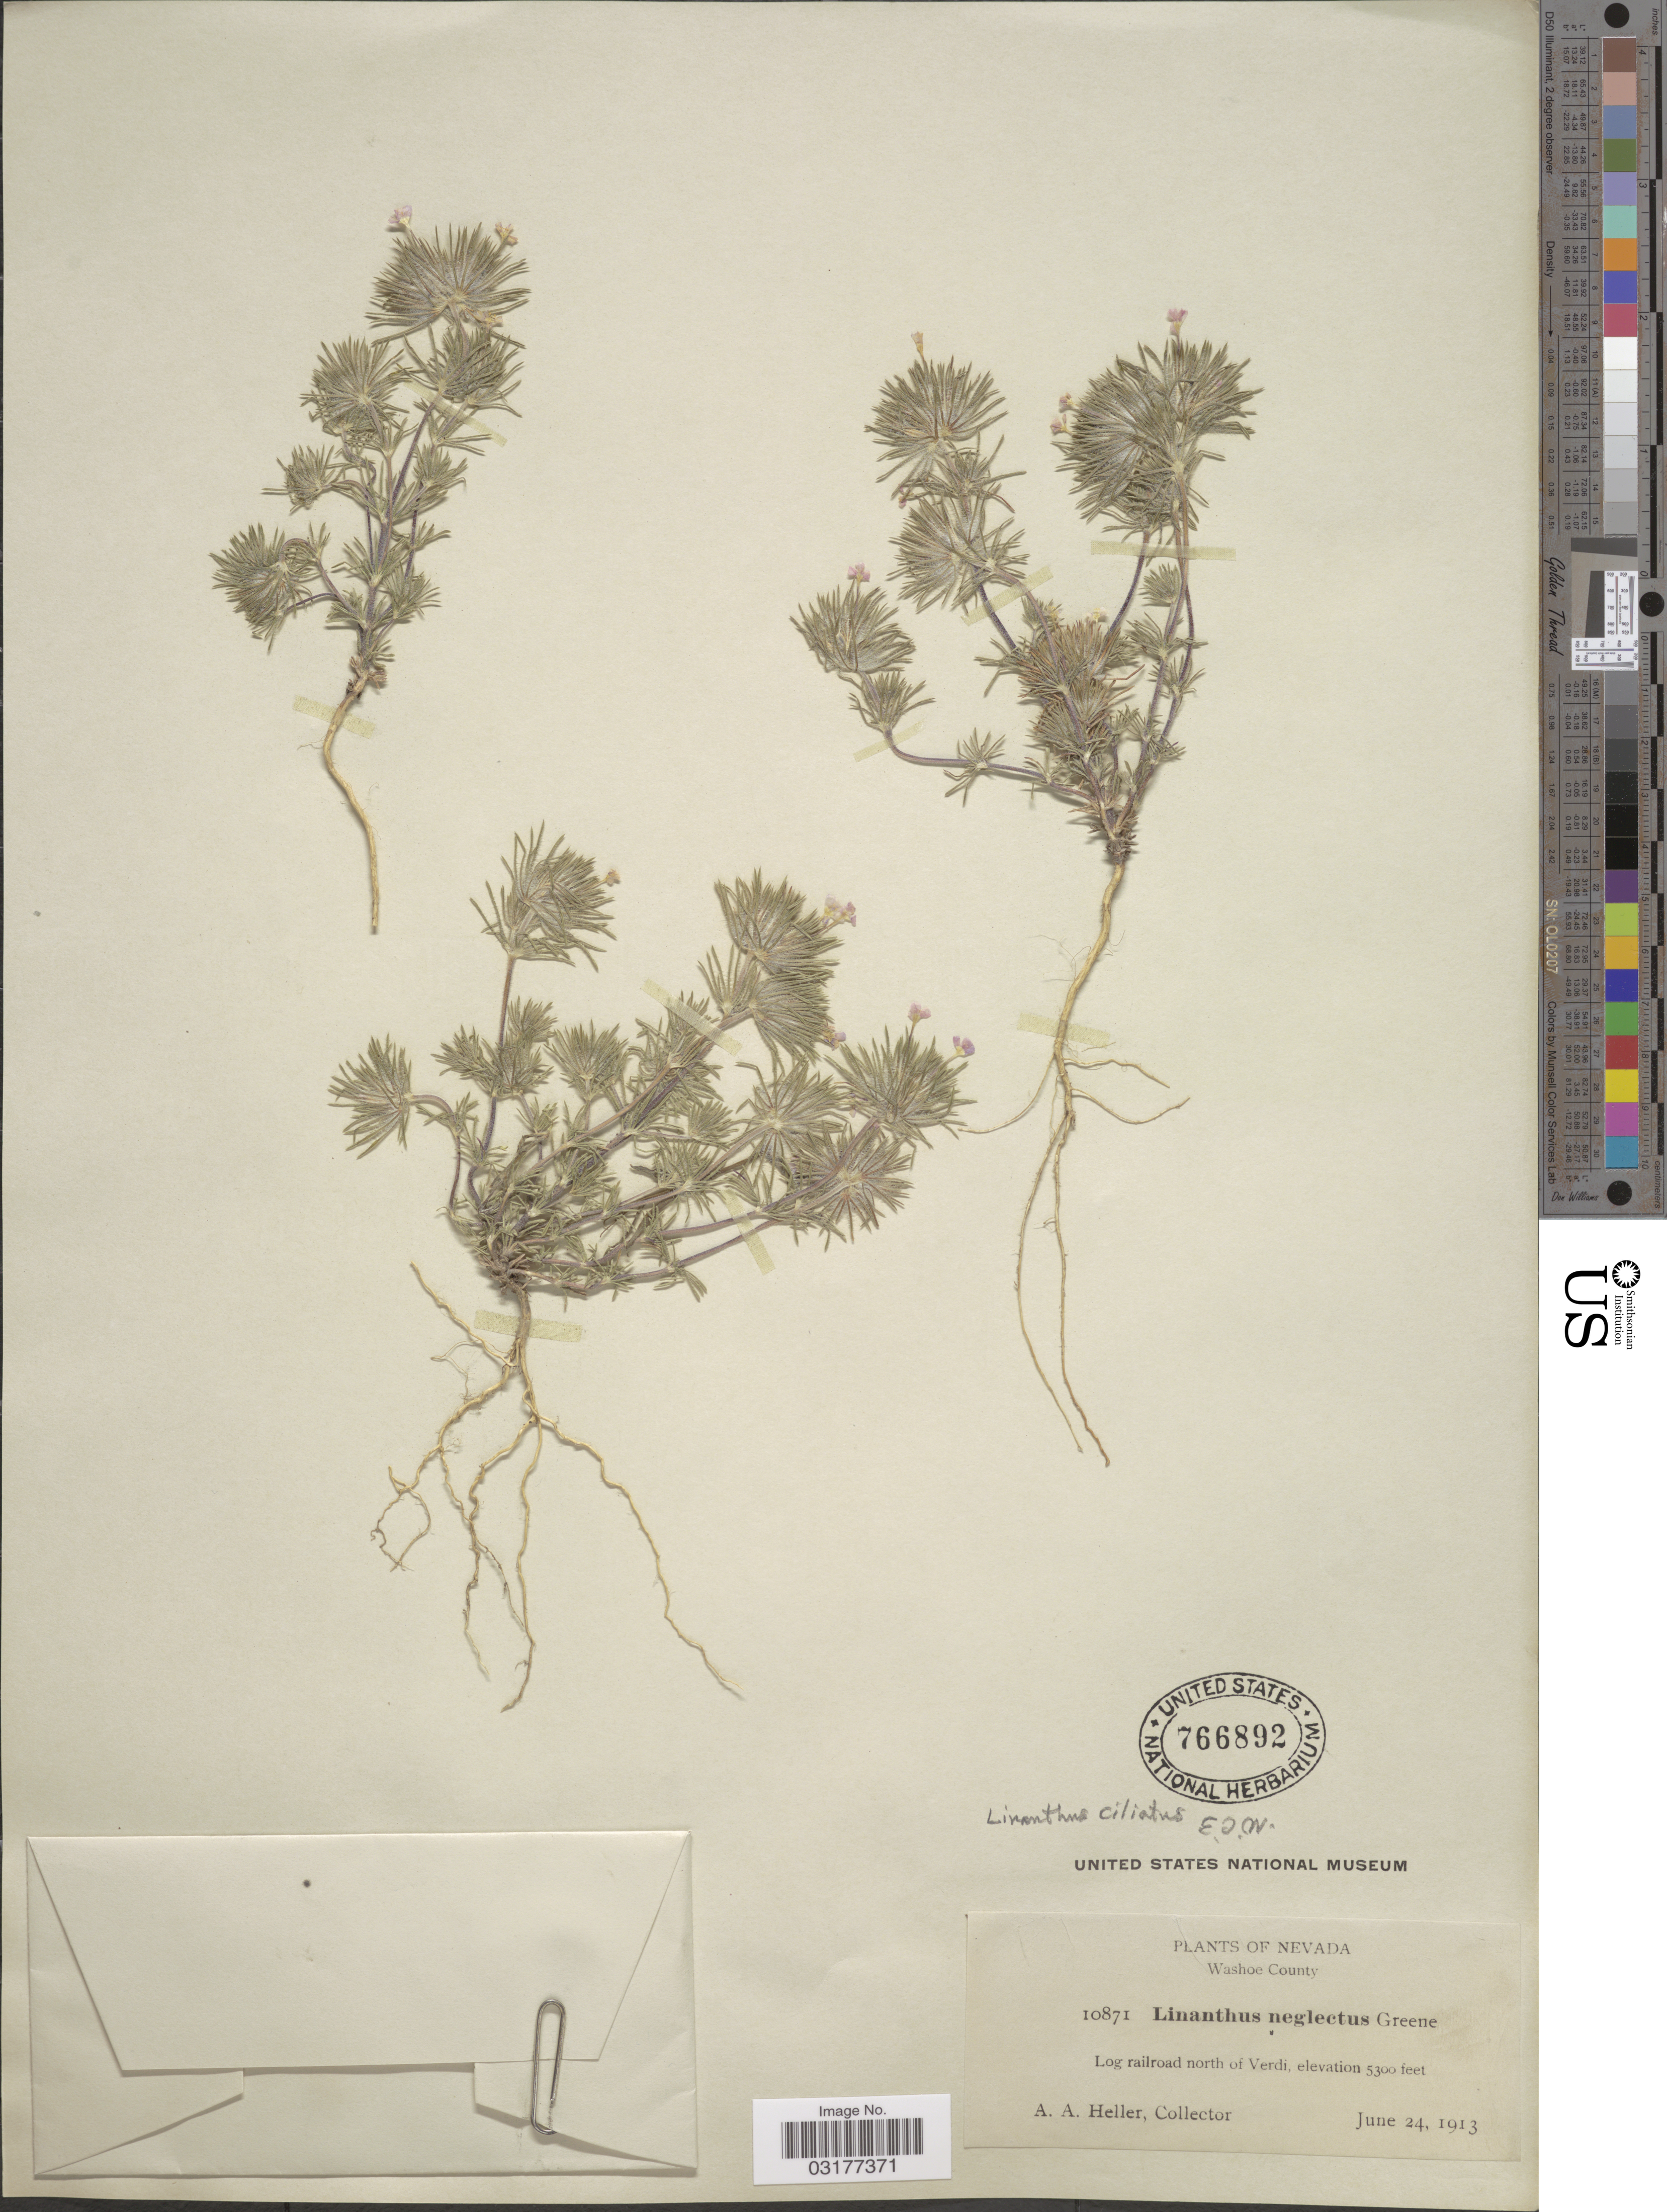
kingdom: Plantae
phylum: Tracheophyta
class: Magnoliopsida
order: Ericales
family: Polemoniaceae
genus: Leptosiphon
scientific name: Leptosiphon ciliatus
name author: (Benth.) Jeps.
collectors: A. A. Heller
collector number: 10871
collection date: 1913-06-24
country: United States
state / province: Nevada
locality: Washoe County. Log railroad north of Verdi.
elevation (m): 1615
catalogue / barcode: US 766892